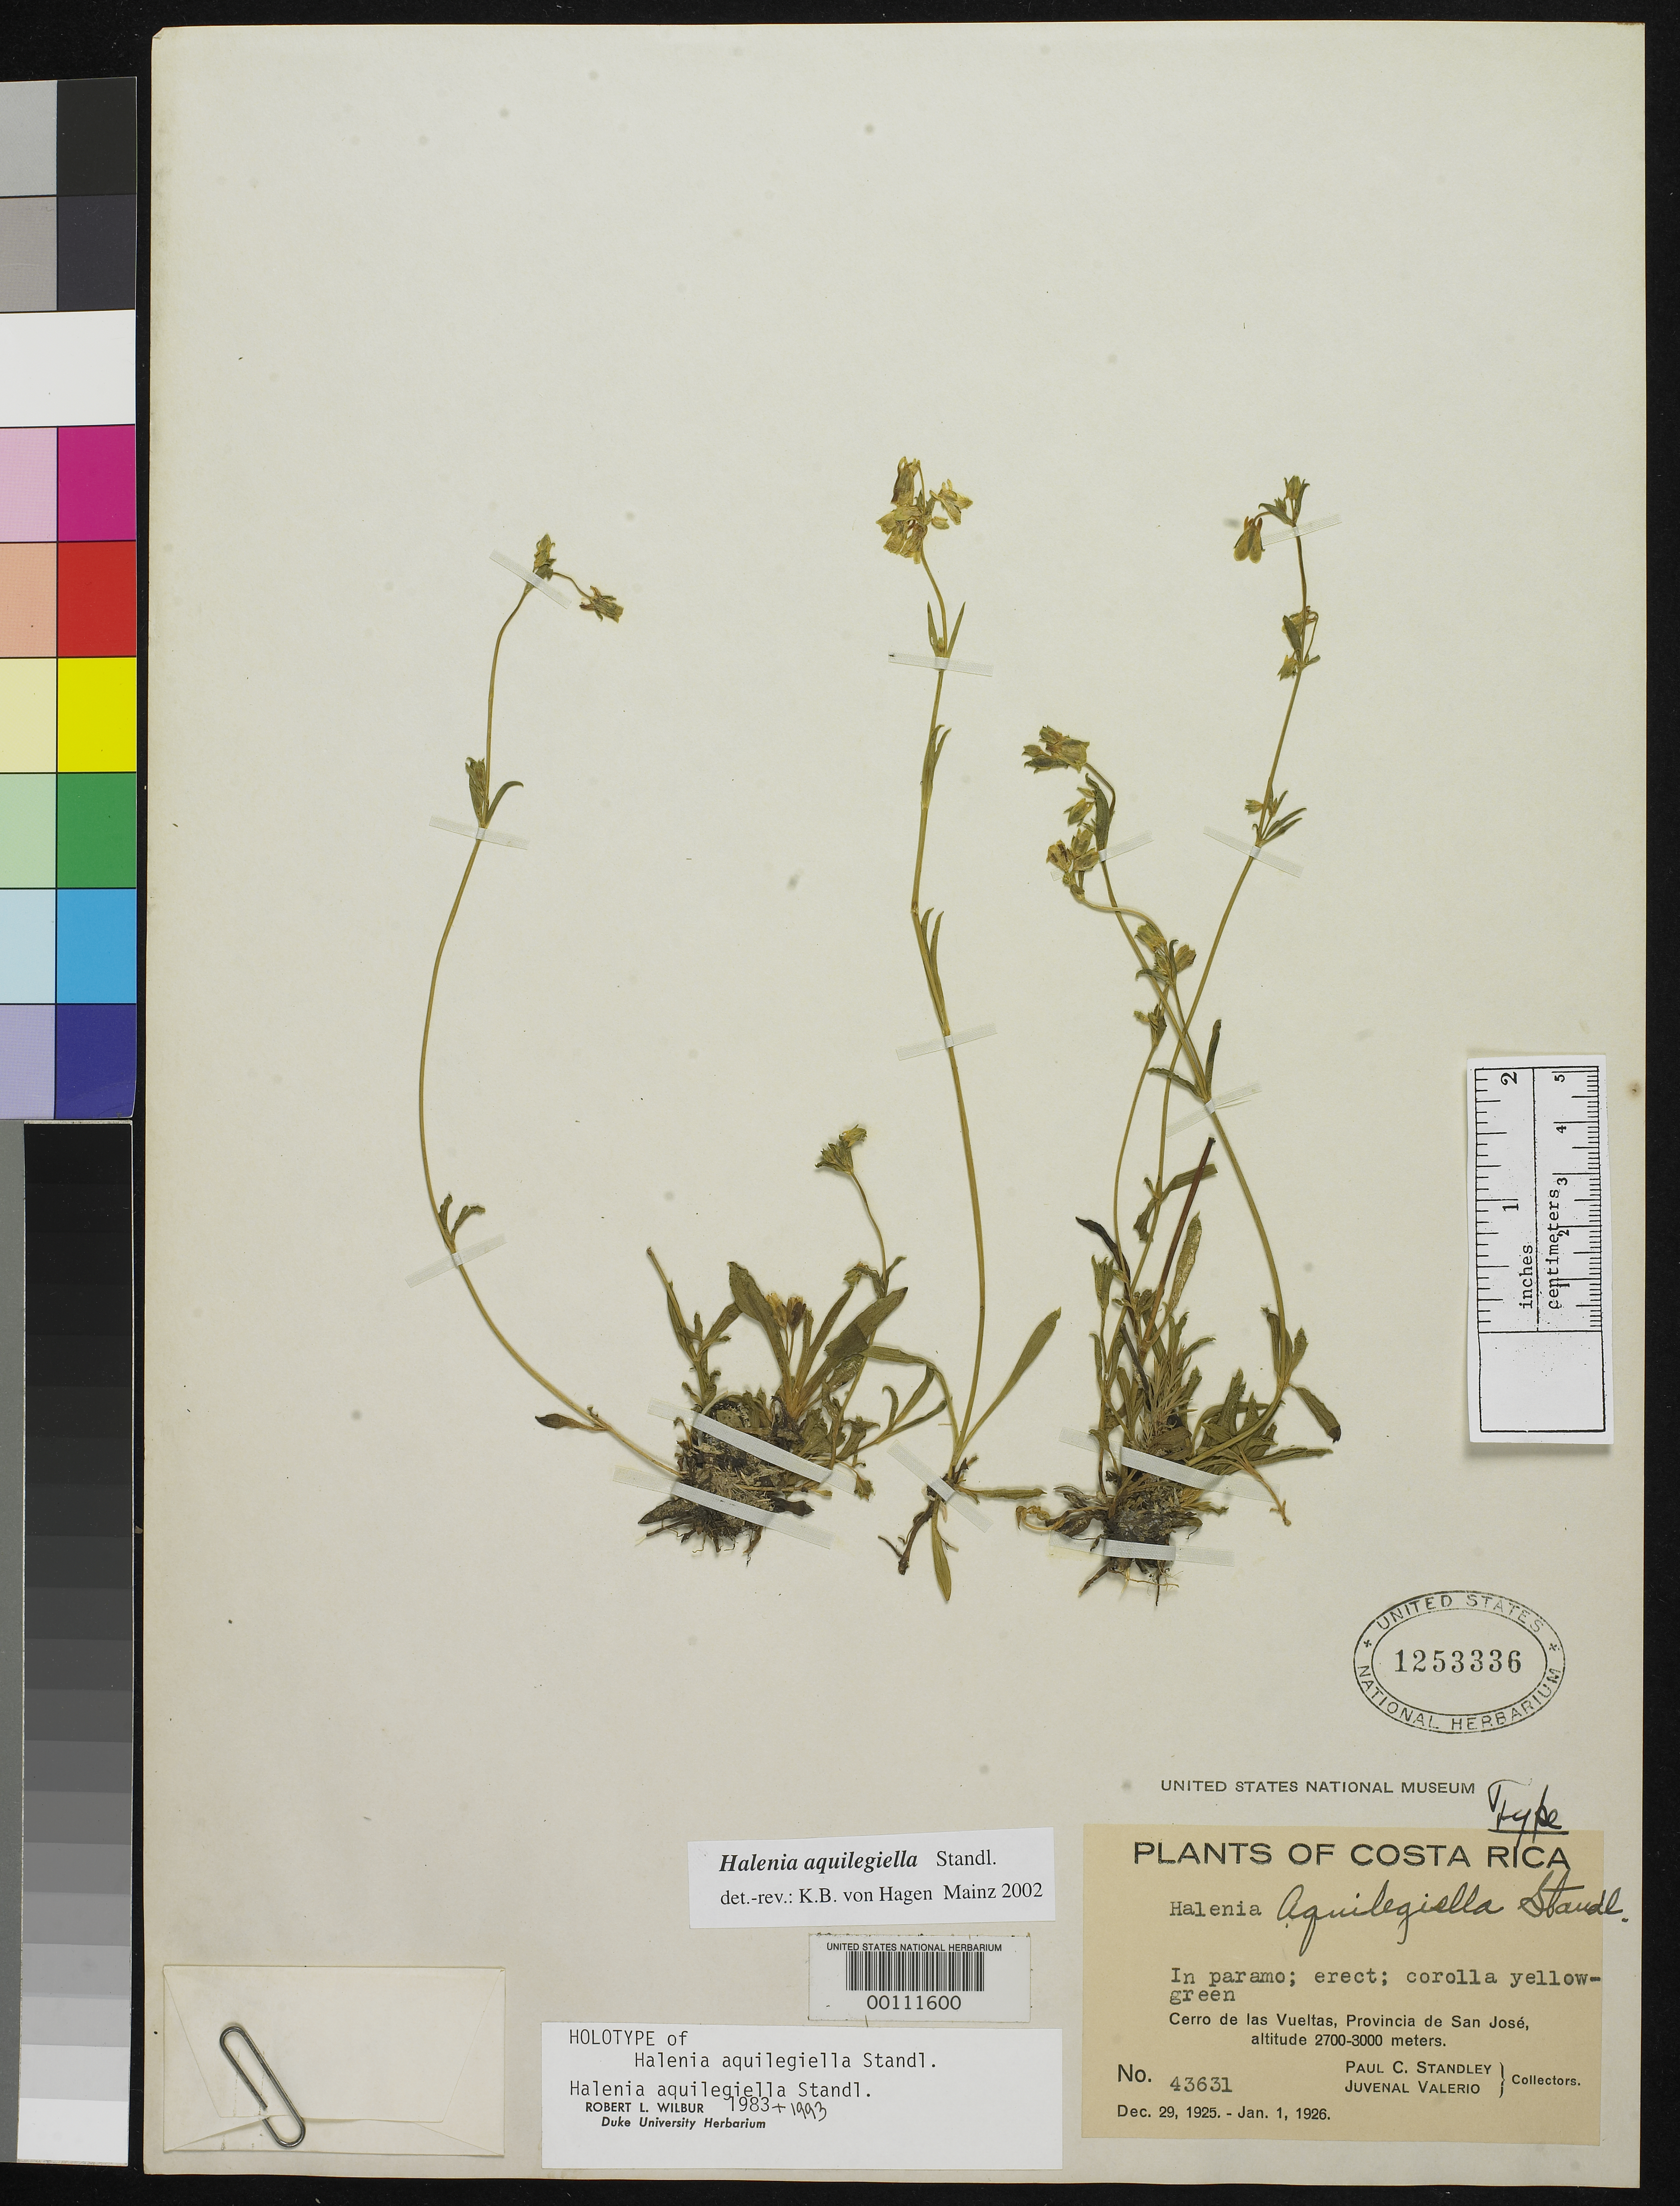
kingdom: Plantae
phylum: Tracheophyta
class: Magnoliopsida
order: Gentianales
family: Gentianaceae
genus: Halenia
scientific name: Halenia aquilegiella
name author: Standl.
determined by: Hagen, K. B. von, (MJG)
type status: Holotype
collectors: P. C. Standley & J. Valerio R.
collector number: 43631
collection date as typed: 29 Dec 1925 to 01 Jan 1926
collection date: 1925-12-29/1926-01-01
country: Costa Rica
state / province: San José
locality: Cerro de las Vueltas.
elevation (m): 2700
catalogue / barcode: US 1253336